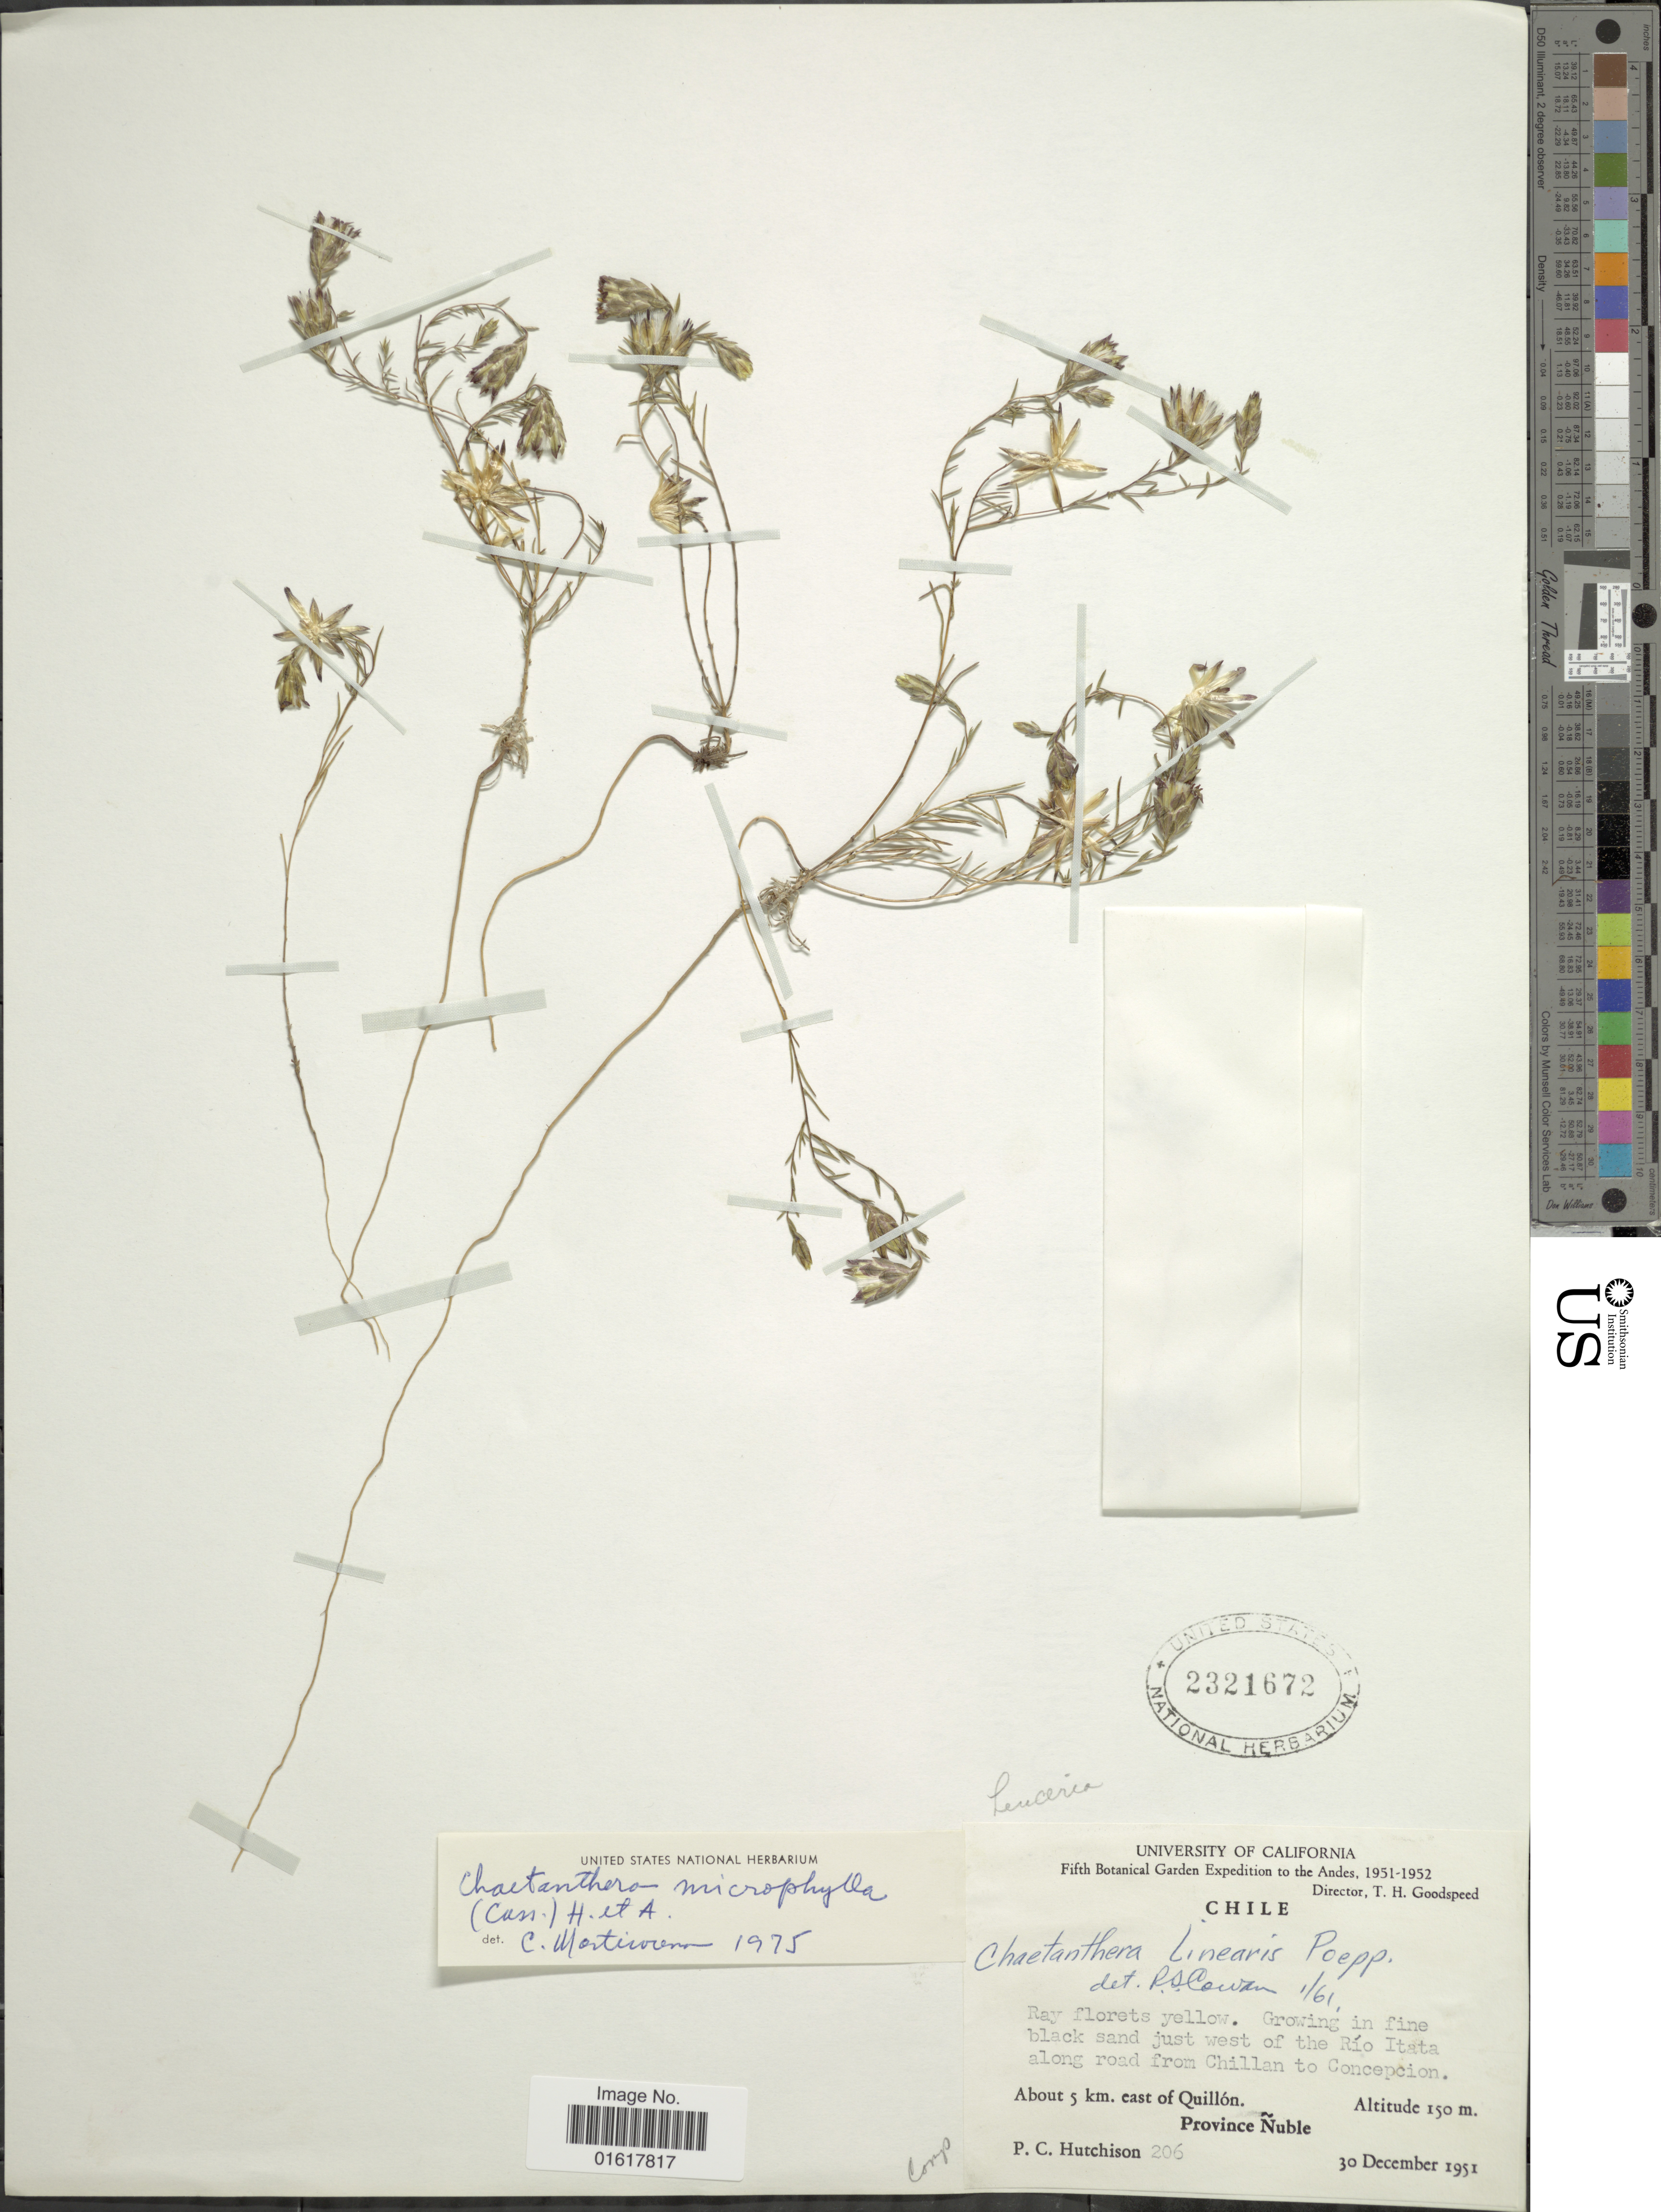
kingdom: Plantae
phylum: Tracheophyta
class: Magnoliopsida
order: Asterales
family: Asteraceae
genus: Chaetanthera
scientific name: Chaetanthera microphylla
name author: (Cass.) Hook. & Arn.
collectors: P. C. Hutchison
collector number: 206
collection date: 1951-12-30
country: Chile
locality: West of the Río Itata along road from Chillan to Concepcion. About 5 km. east of Quillón. Province Ñuble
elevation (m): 150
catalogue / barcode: US 2321672